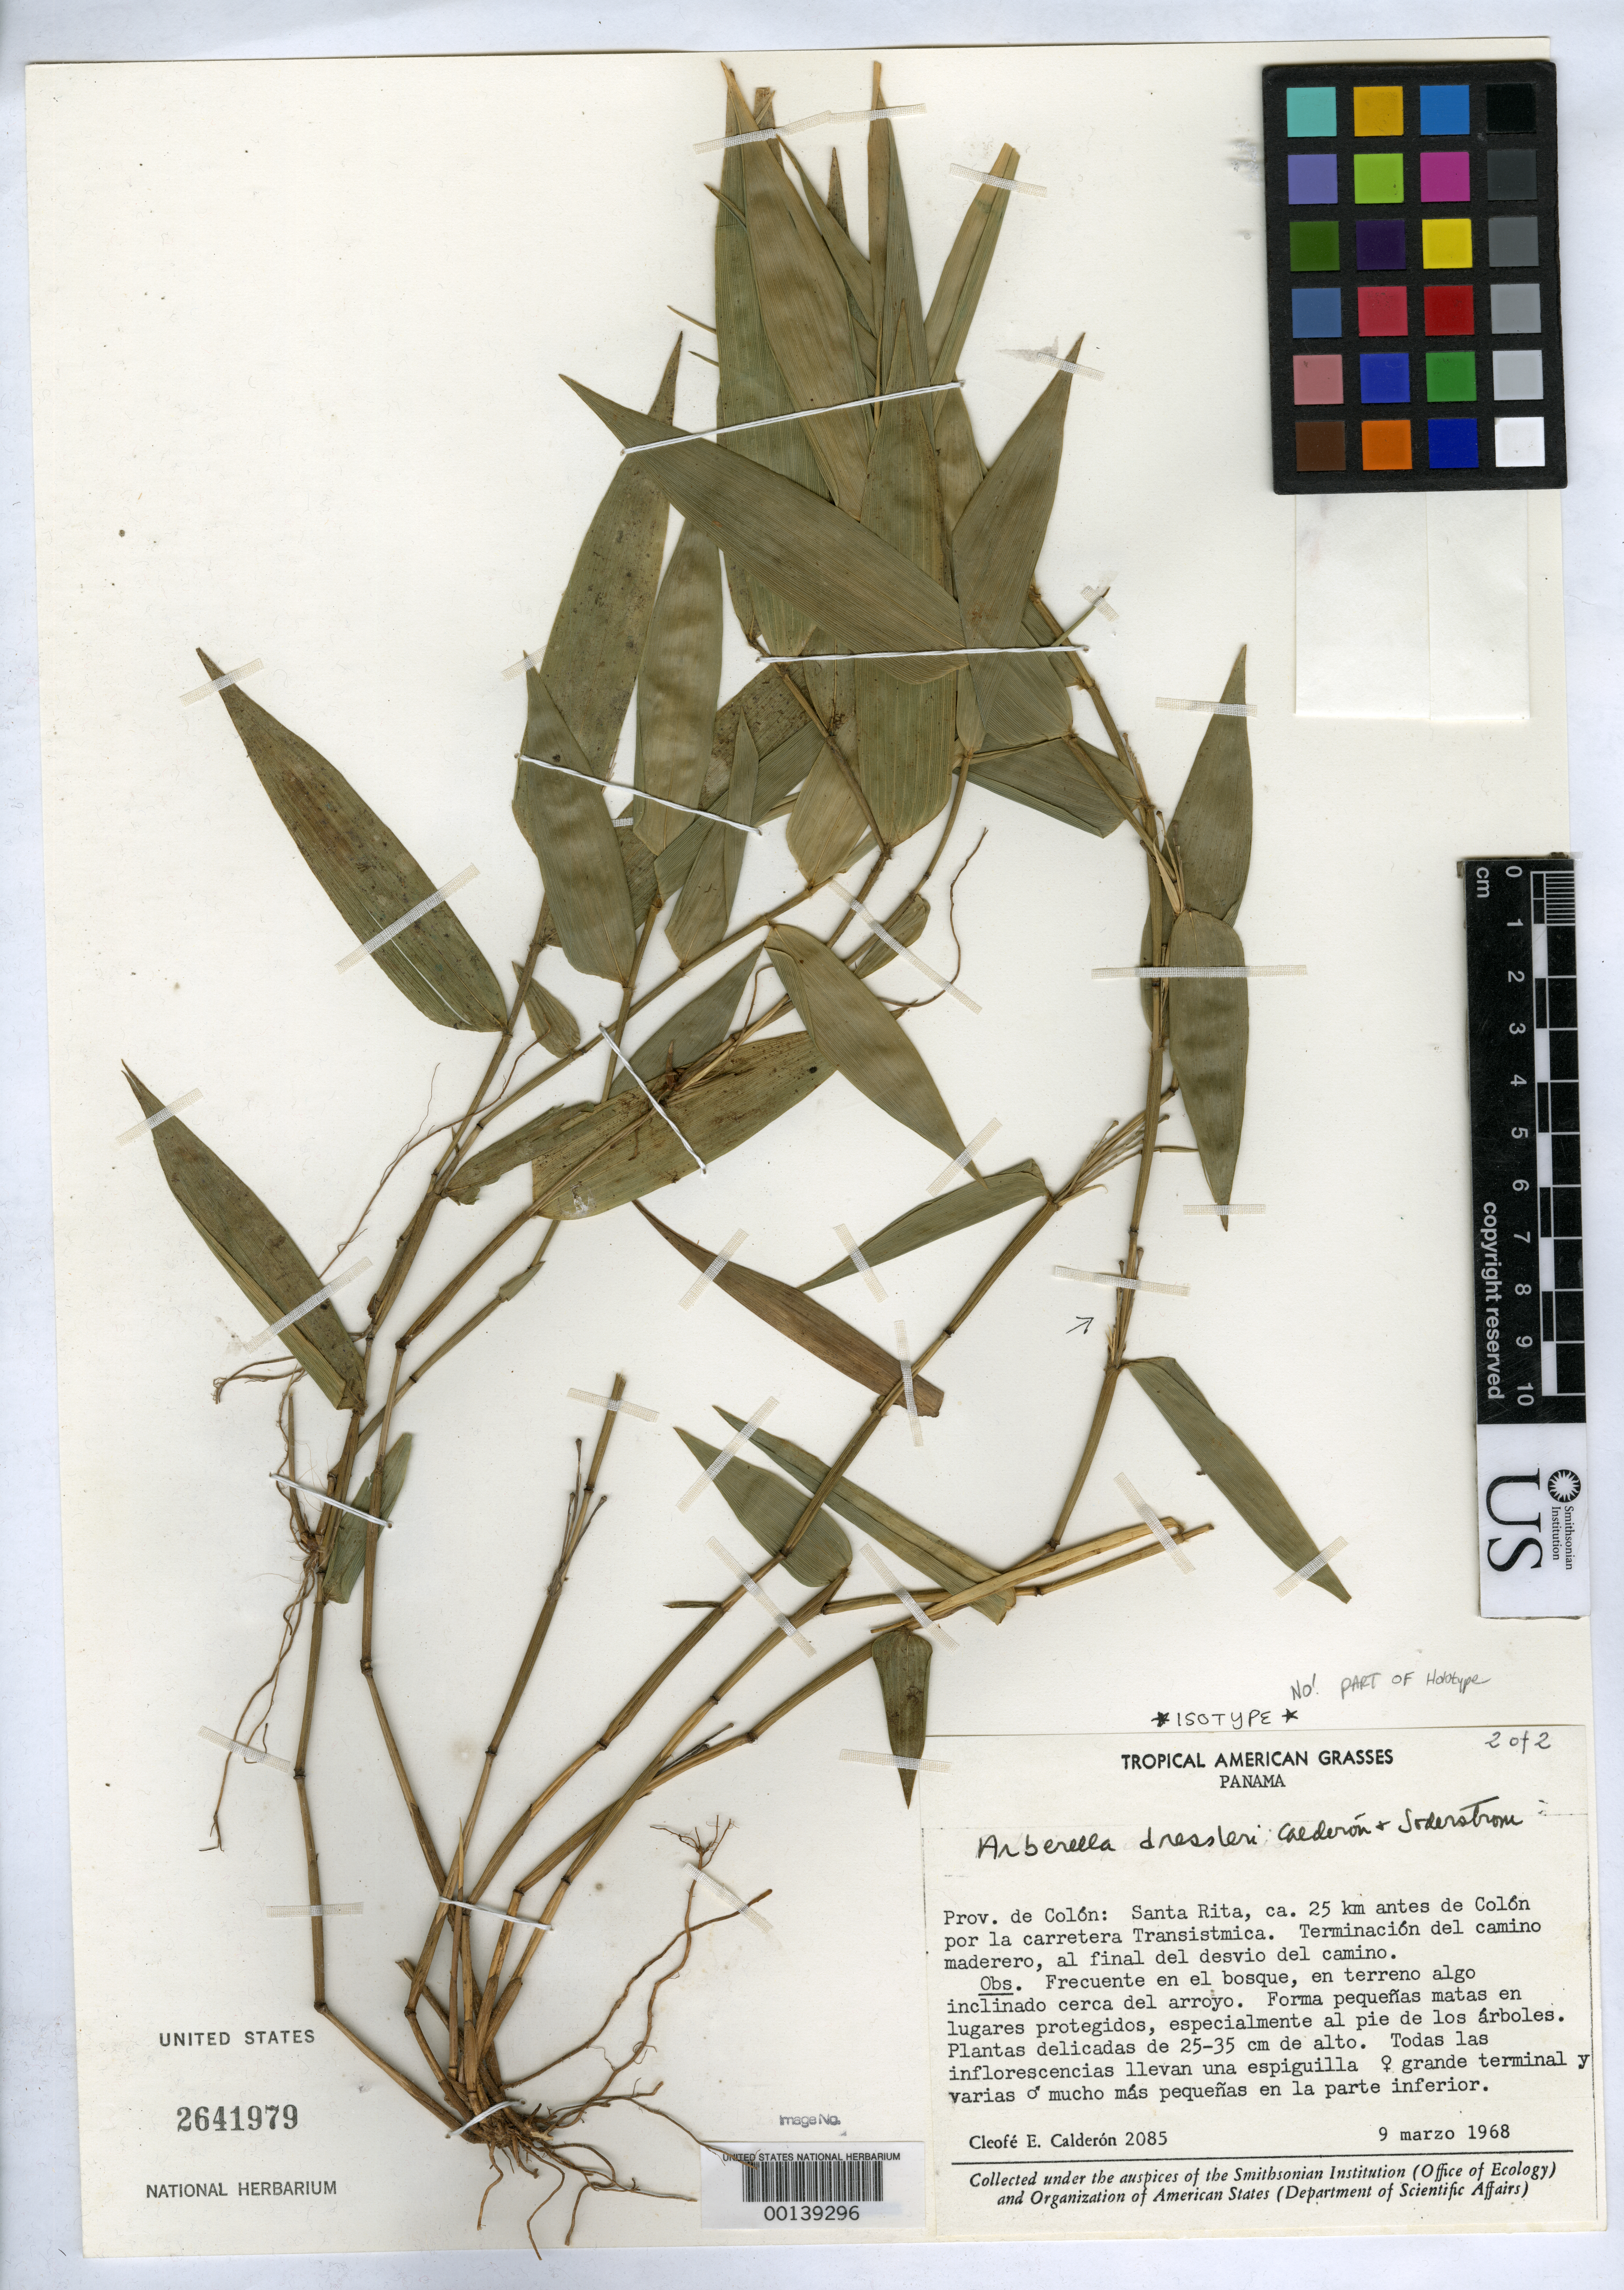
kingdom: Plantae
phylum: Tracheophyta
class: Liliopsida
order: Poales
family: Poaceae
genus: Arberella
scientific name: Arberella dressleri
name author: C. E. Calderón & Soderstr.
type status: Holotype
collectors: C. E. Calderón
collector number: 2085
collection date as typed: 09 Mar 1968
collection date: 1968-03-09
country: Panama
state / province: Colón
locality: Santa Rita, 25 km before Colon on road from Trans-Istmica, end of Logging road.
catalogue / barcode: US 2641979